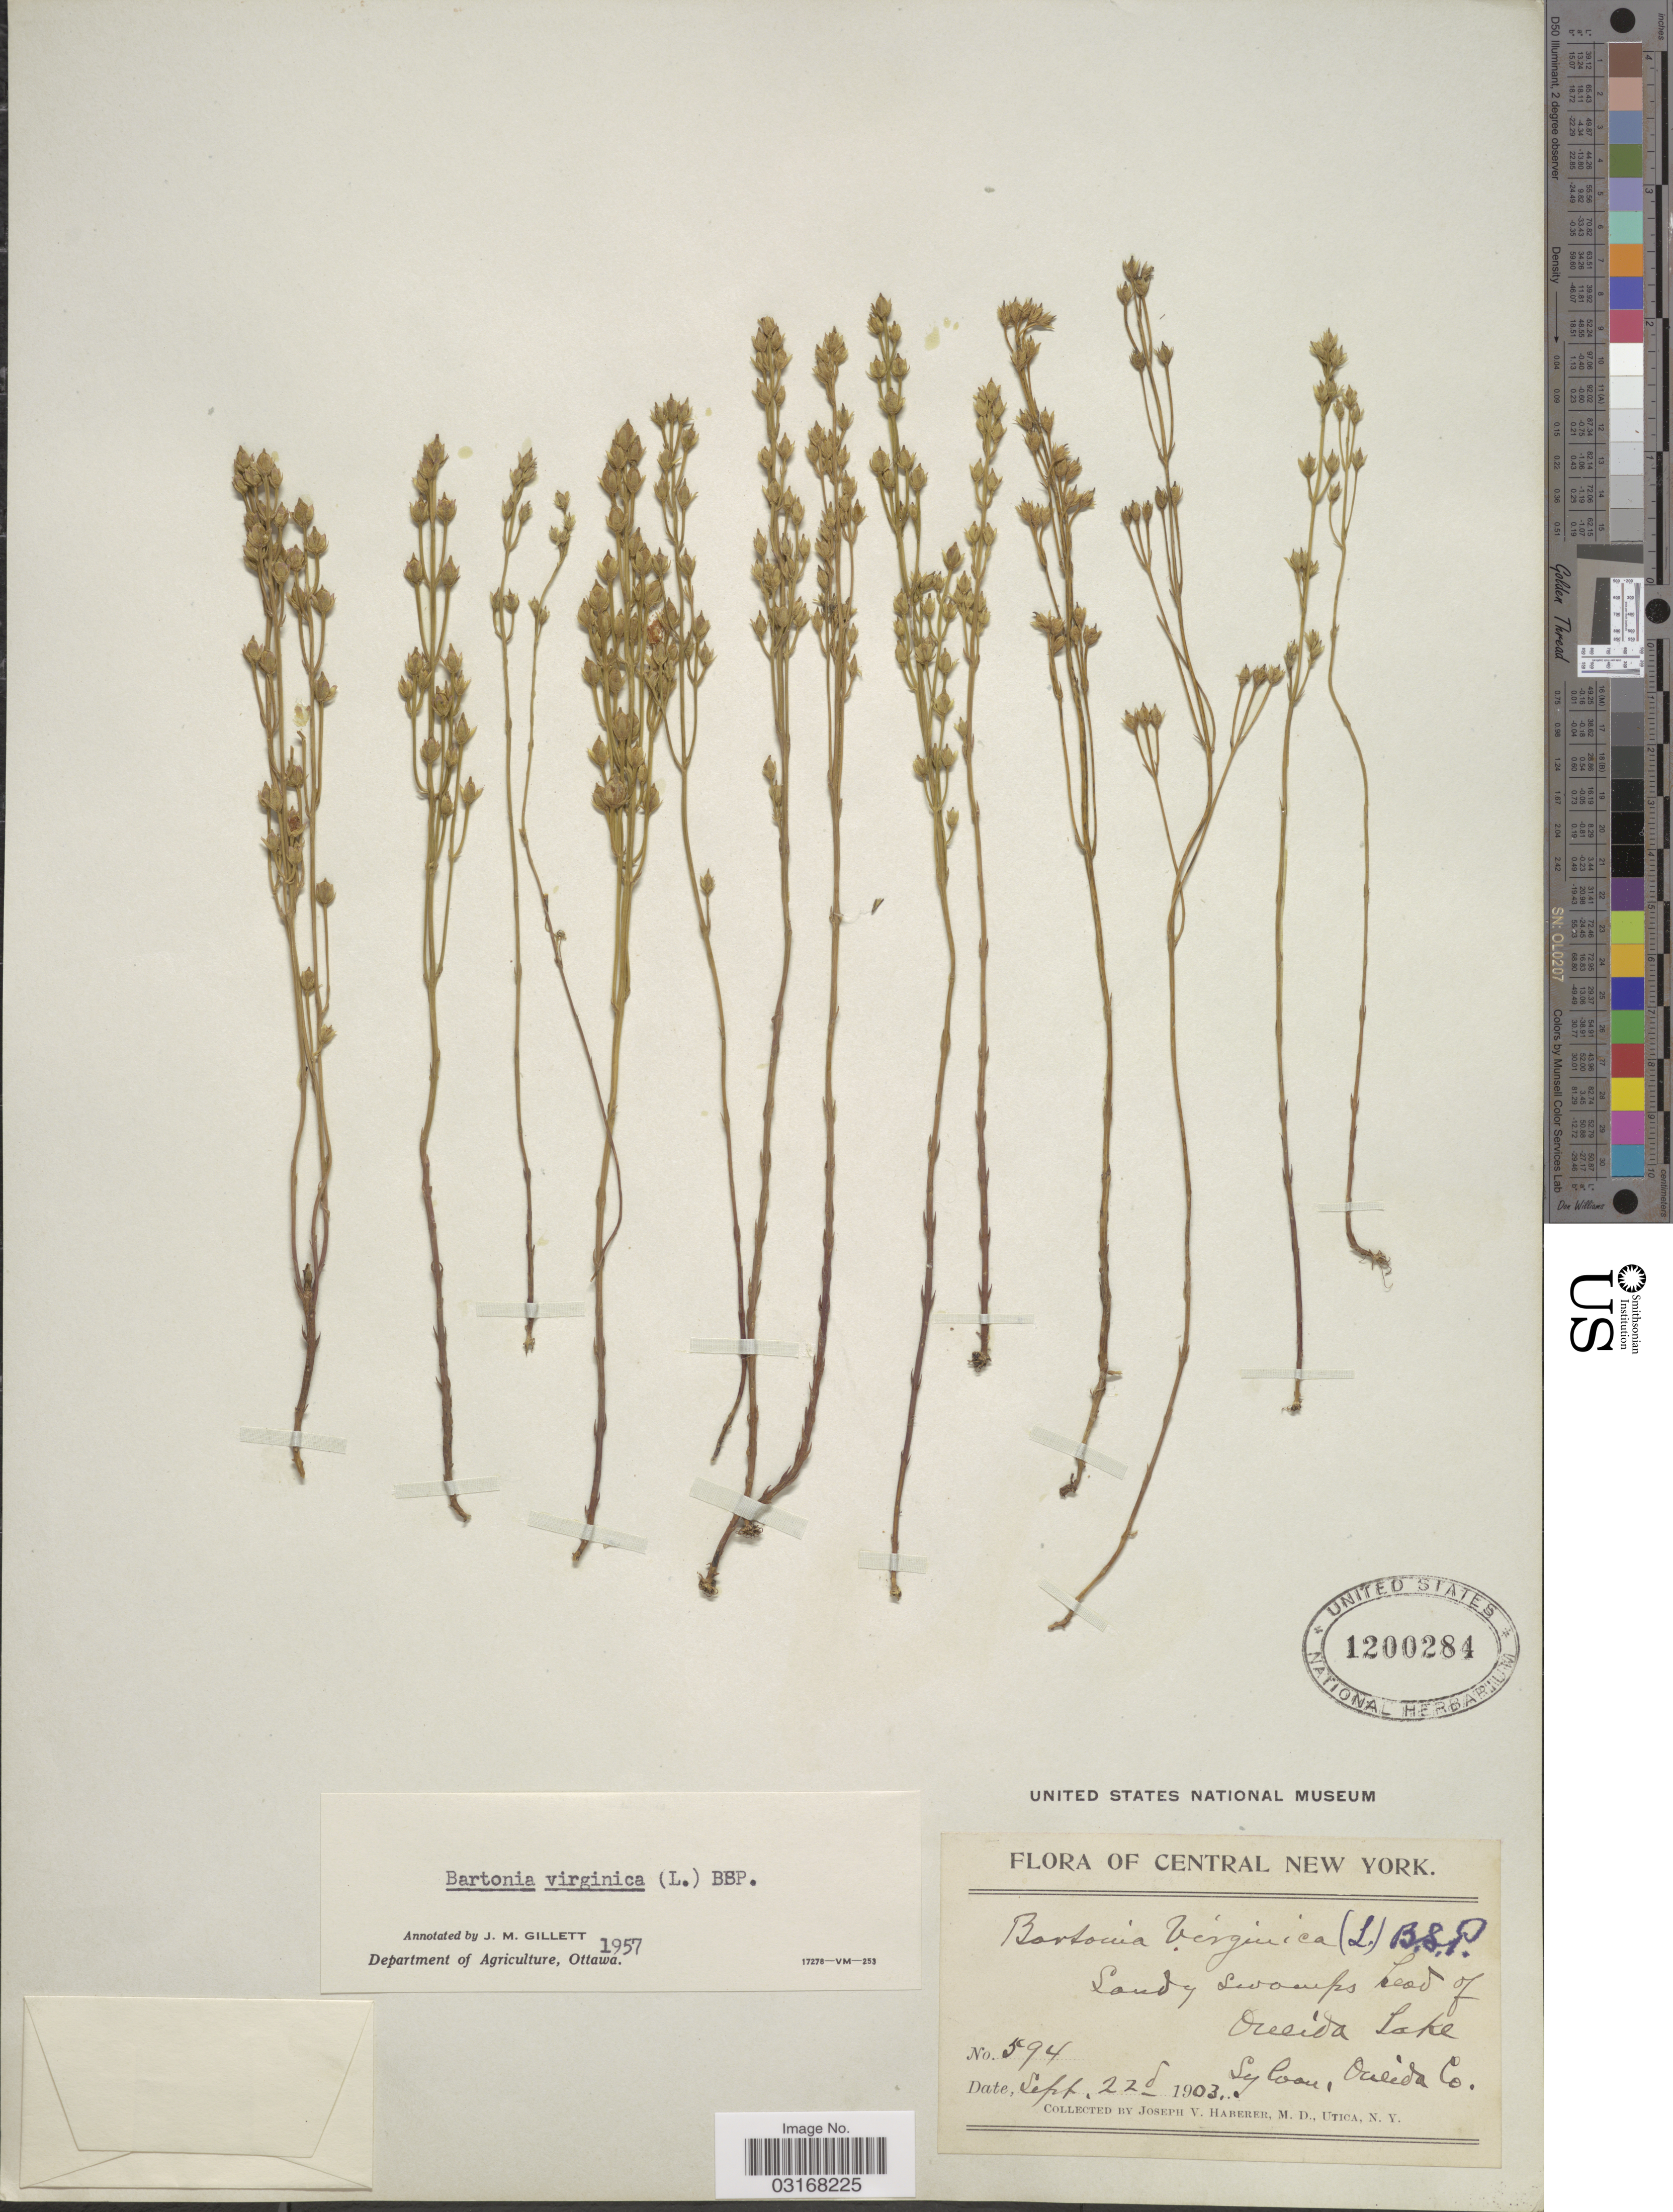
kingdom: Plantae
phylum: Tracheophyta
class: Magnoliopsida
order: Gentianales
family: Gentianaceae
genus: Bartonia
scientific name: Bartonia virginica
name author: (L.) Britton, Stearns & Poggenb.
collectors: J. V. Haberer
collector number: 594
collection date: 1903-09-22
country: United States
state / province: New York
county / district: Oneida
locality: Central New York. Sandy swamps head of Oneida Lake. Sylvan, Oneida Co.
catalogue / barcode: US 1200284